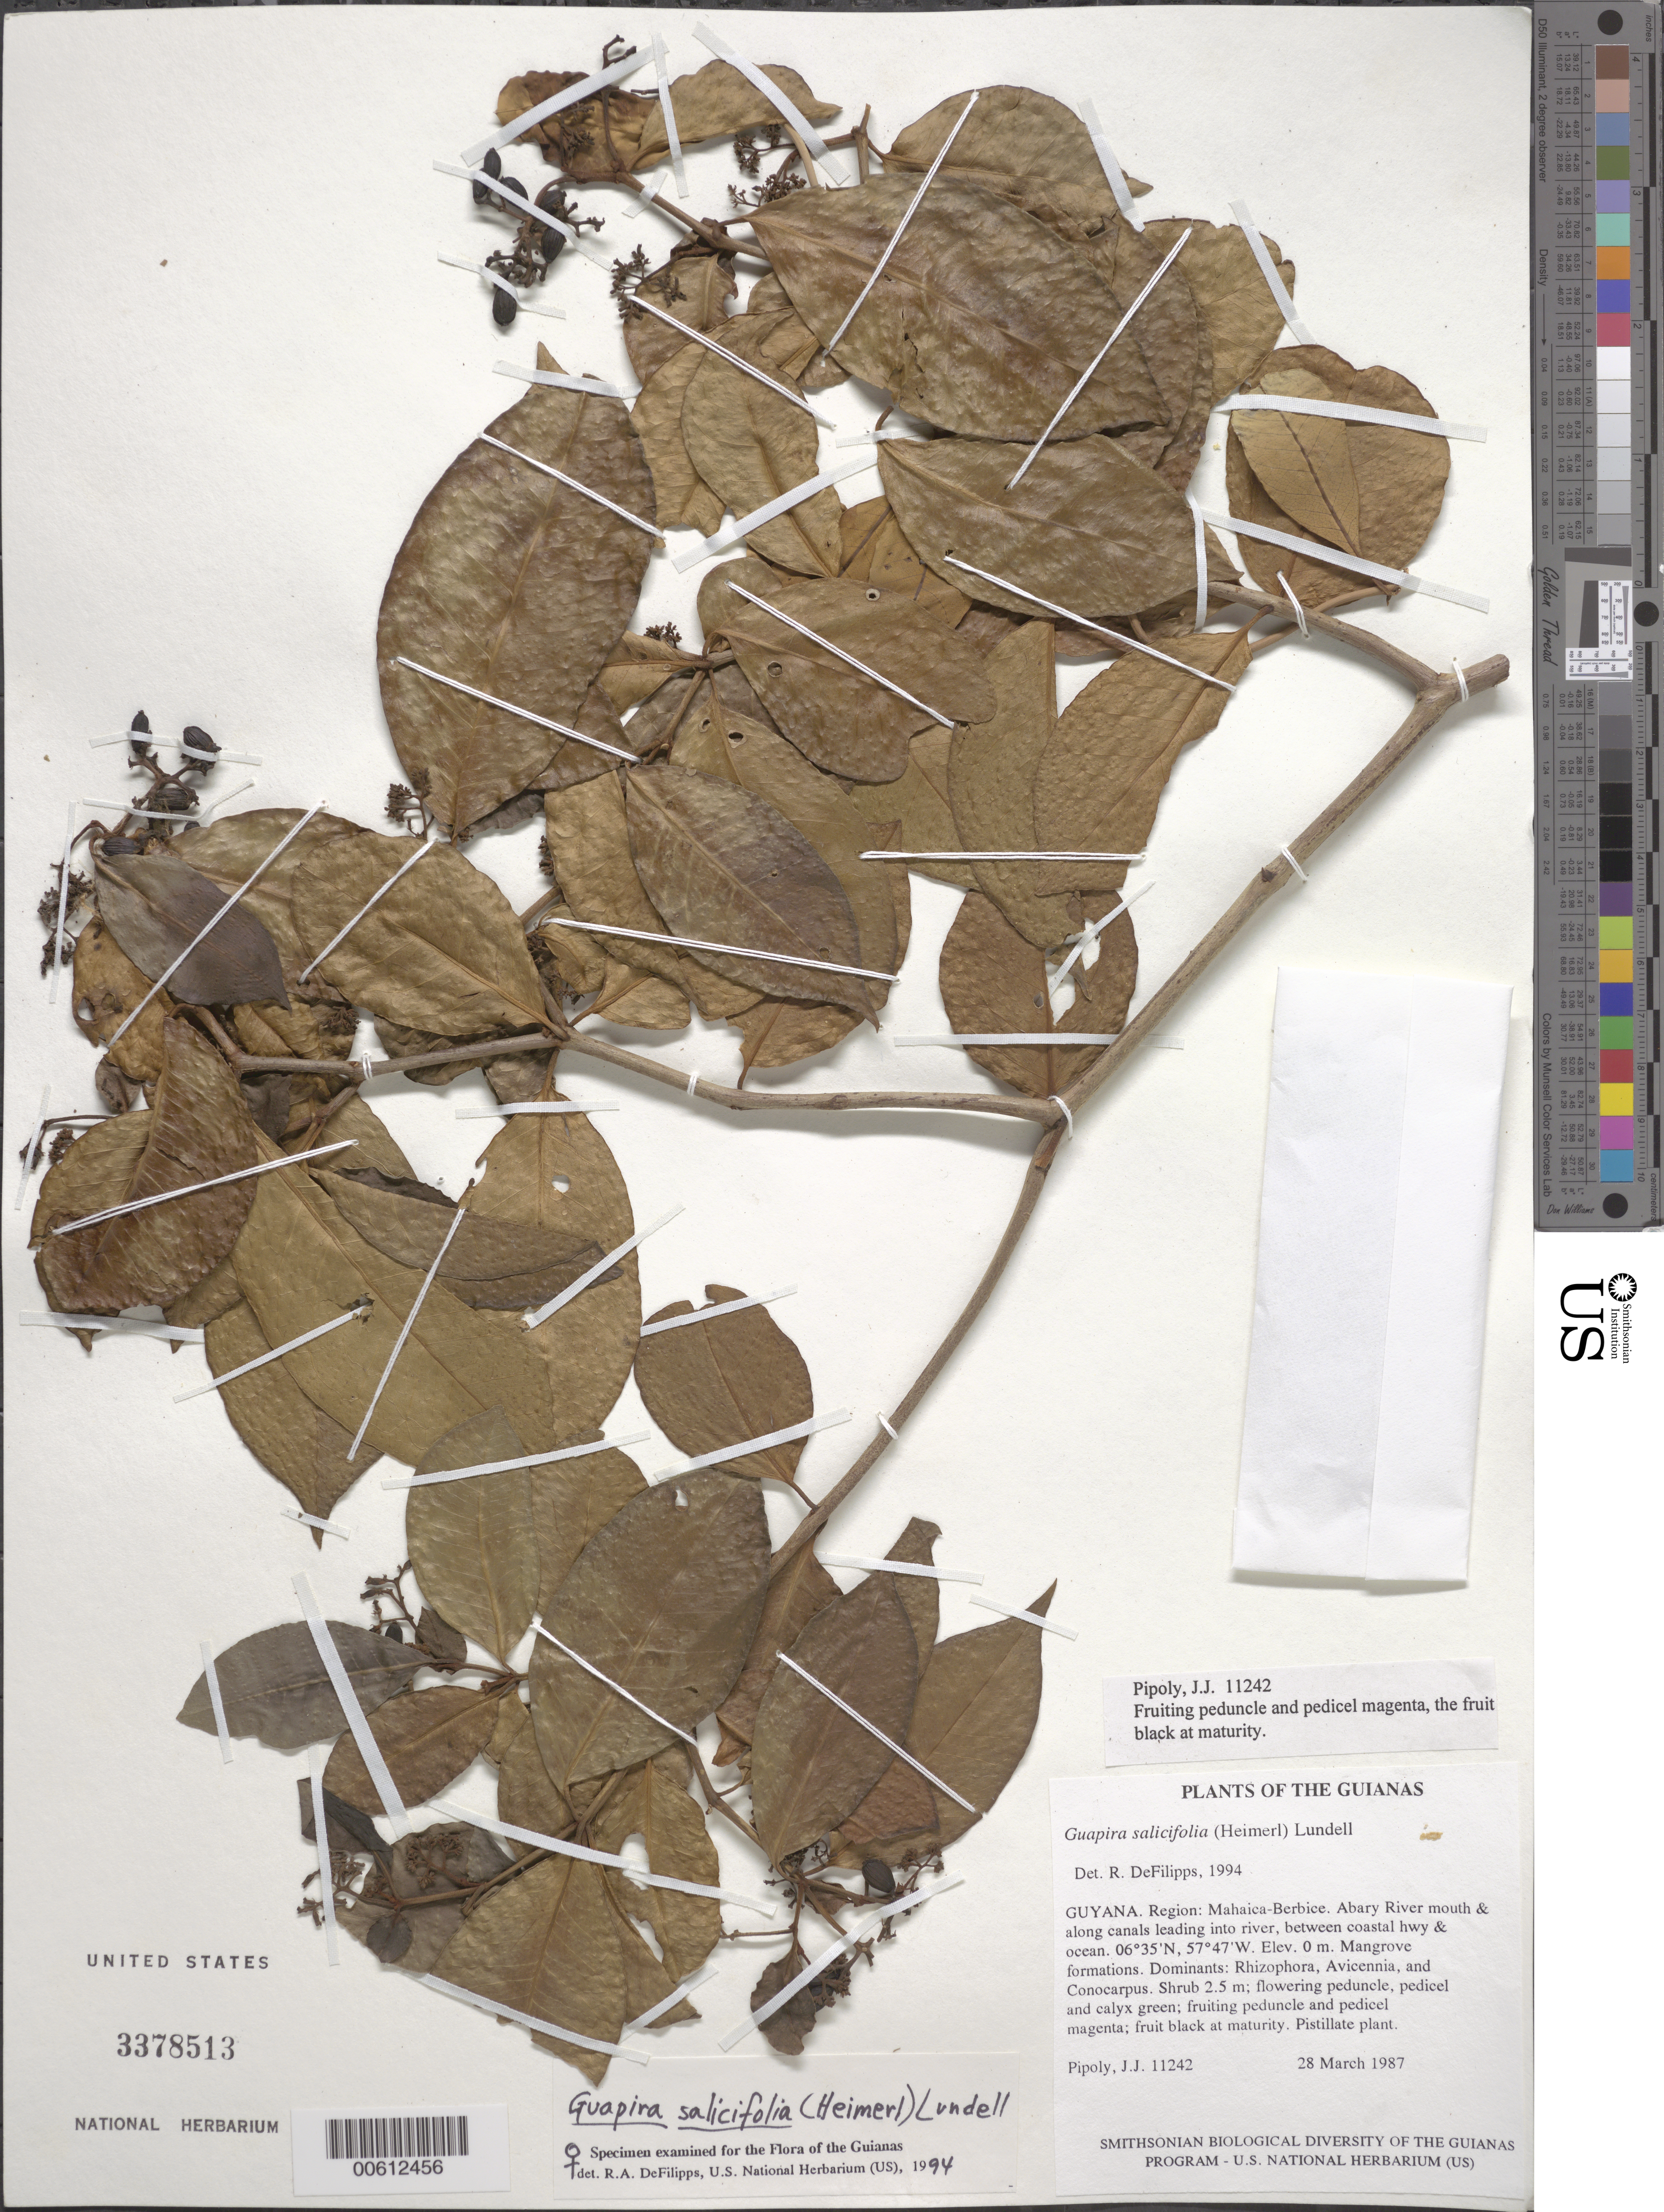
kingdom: Plantae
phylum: Tracheophyta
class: Magnoliopsida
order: Caryophyllales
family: Nyctaginaceae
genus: Guapira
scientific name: Guapira salicifolia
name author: (Heimerl) Lundell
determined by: DeFilipps, R. A.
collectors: J. J. Pipoly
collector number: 11242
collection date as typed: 28 March 1987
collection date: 1987-03-28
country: Guyana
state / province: Mahaica-Berbice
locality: Abary River mouth & along canals leading into river, between coastal hwy & ocean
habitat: Mangrove formations. Dominants: Rhizophora, Avicennia, and Conocarpus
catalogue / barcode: US 3378513